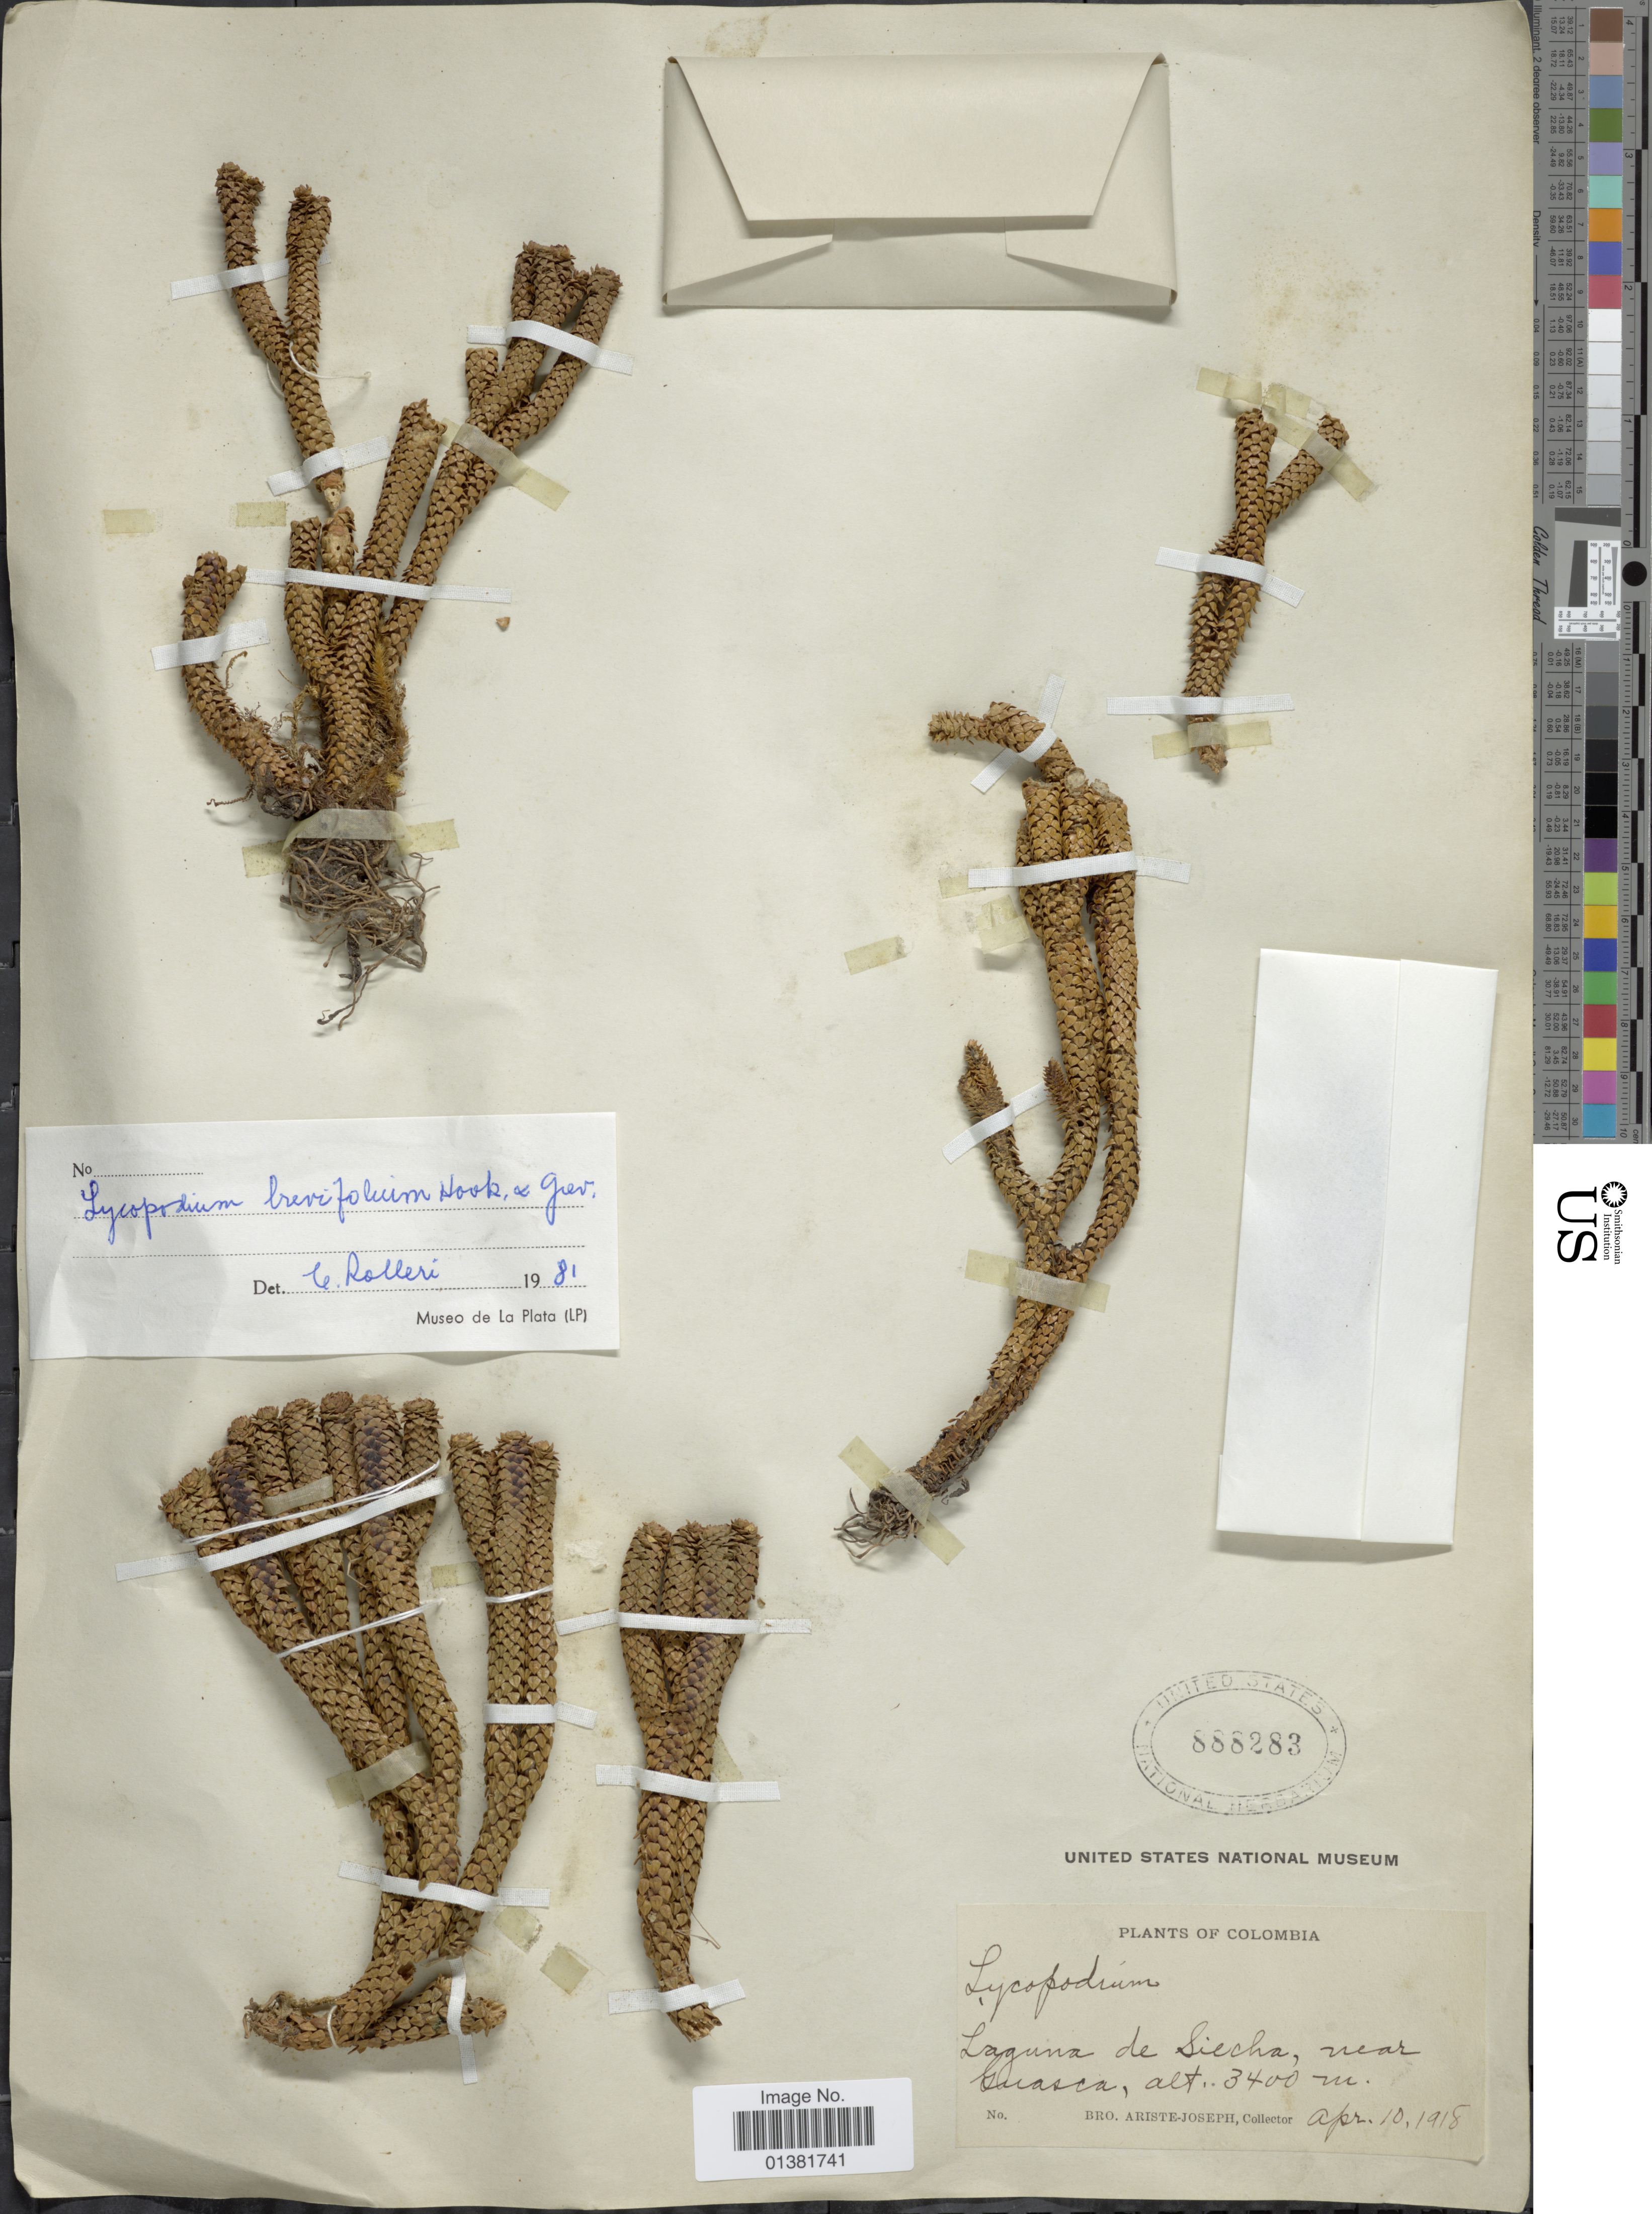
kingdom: Plantae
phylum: Tracheophyta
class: Lycopodiopsida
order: Lycopodiales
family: Lycopodiaceae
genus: Phlegmariurus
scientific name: Phlegmariurus brevifolius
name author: (Grev. & Hook.) B. Øllg.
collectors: Bro. Ariste-Joseph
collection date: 1918-04-10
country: Colombia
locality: Laguna de Siecha, near Guasca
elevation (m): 3400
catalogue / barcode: US 888283